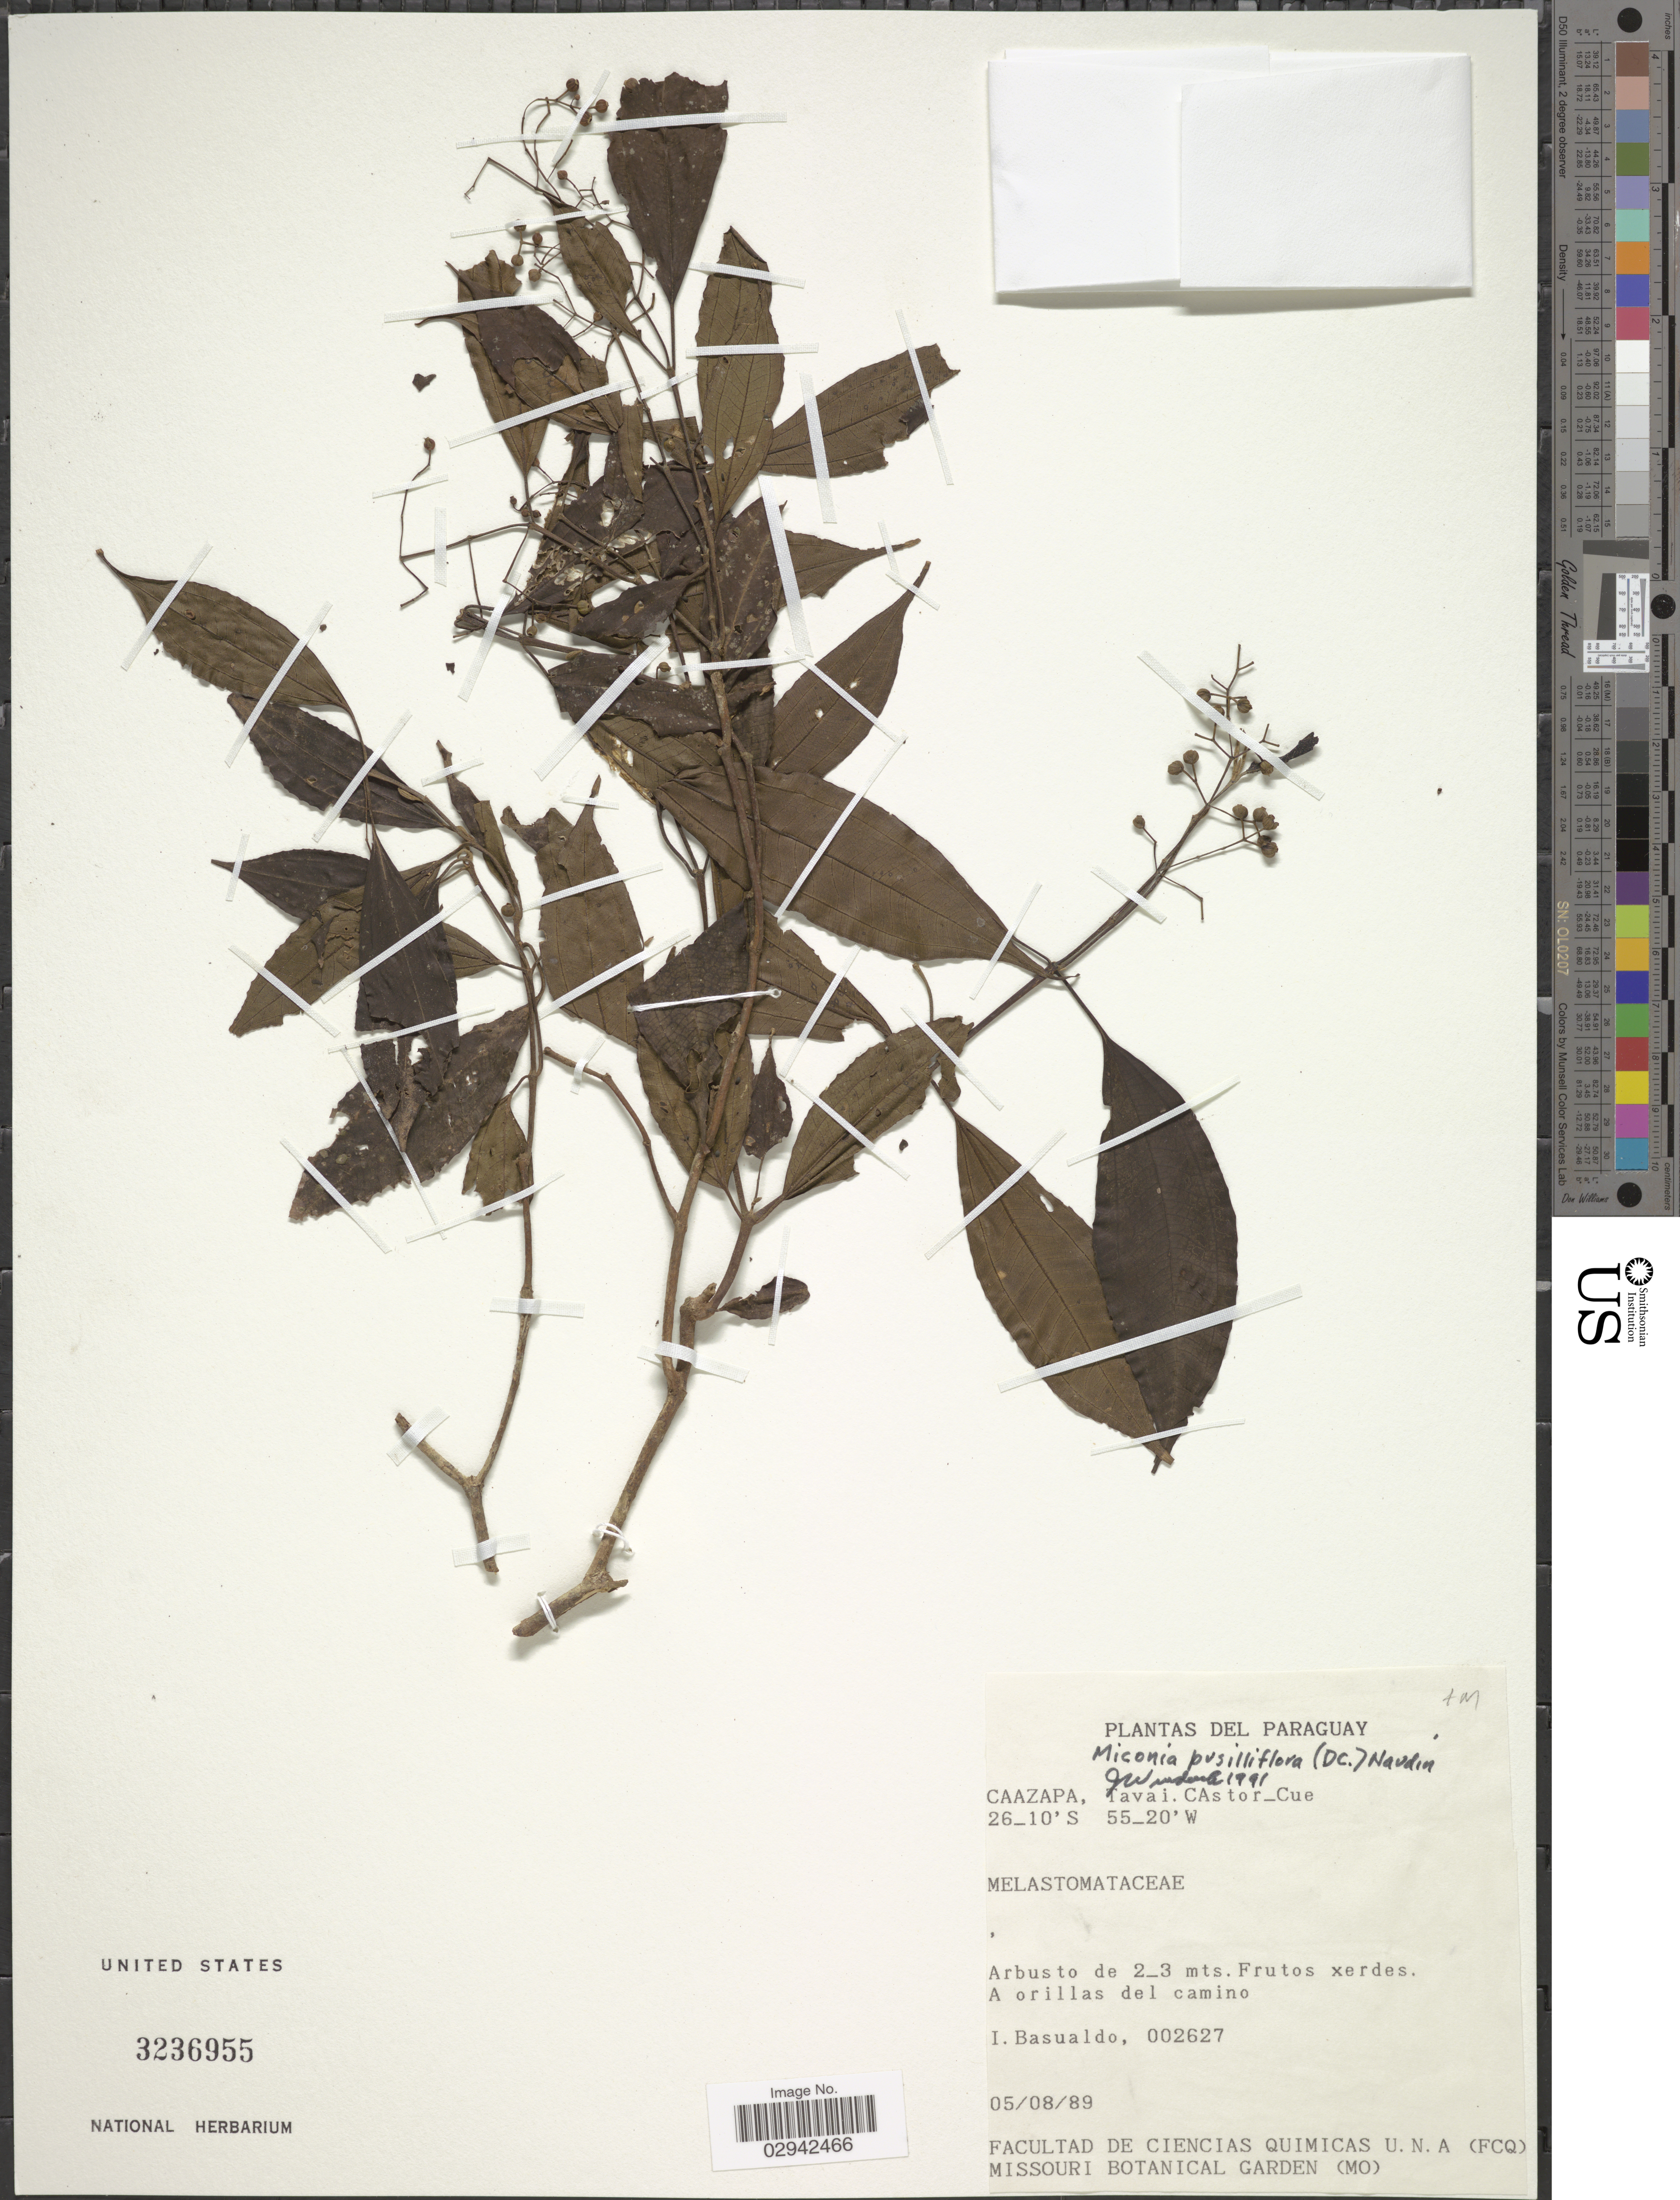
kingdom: Plantae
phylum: Tracheophyta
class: Magnoliopsida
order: Myrtales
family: Melastomataceae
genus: Miconia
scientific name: Miconia pusilliflora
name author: Triana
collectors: I. Basualdo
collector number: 002627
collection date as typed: Transcribed d/m/y: 5/8/89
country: Paraguay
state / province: Caazapa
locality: Tavai, Castor-Cue.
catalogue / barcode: US 3236955